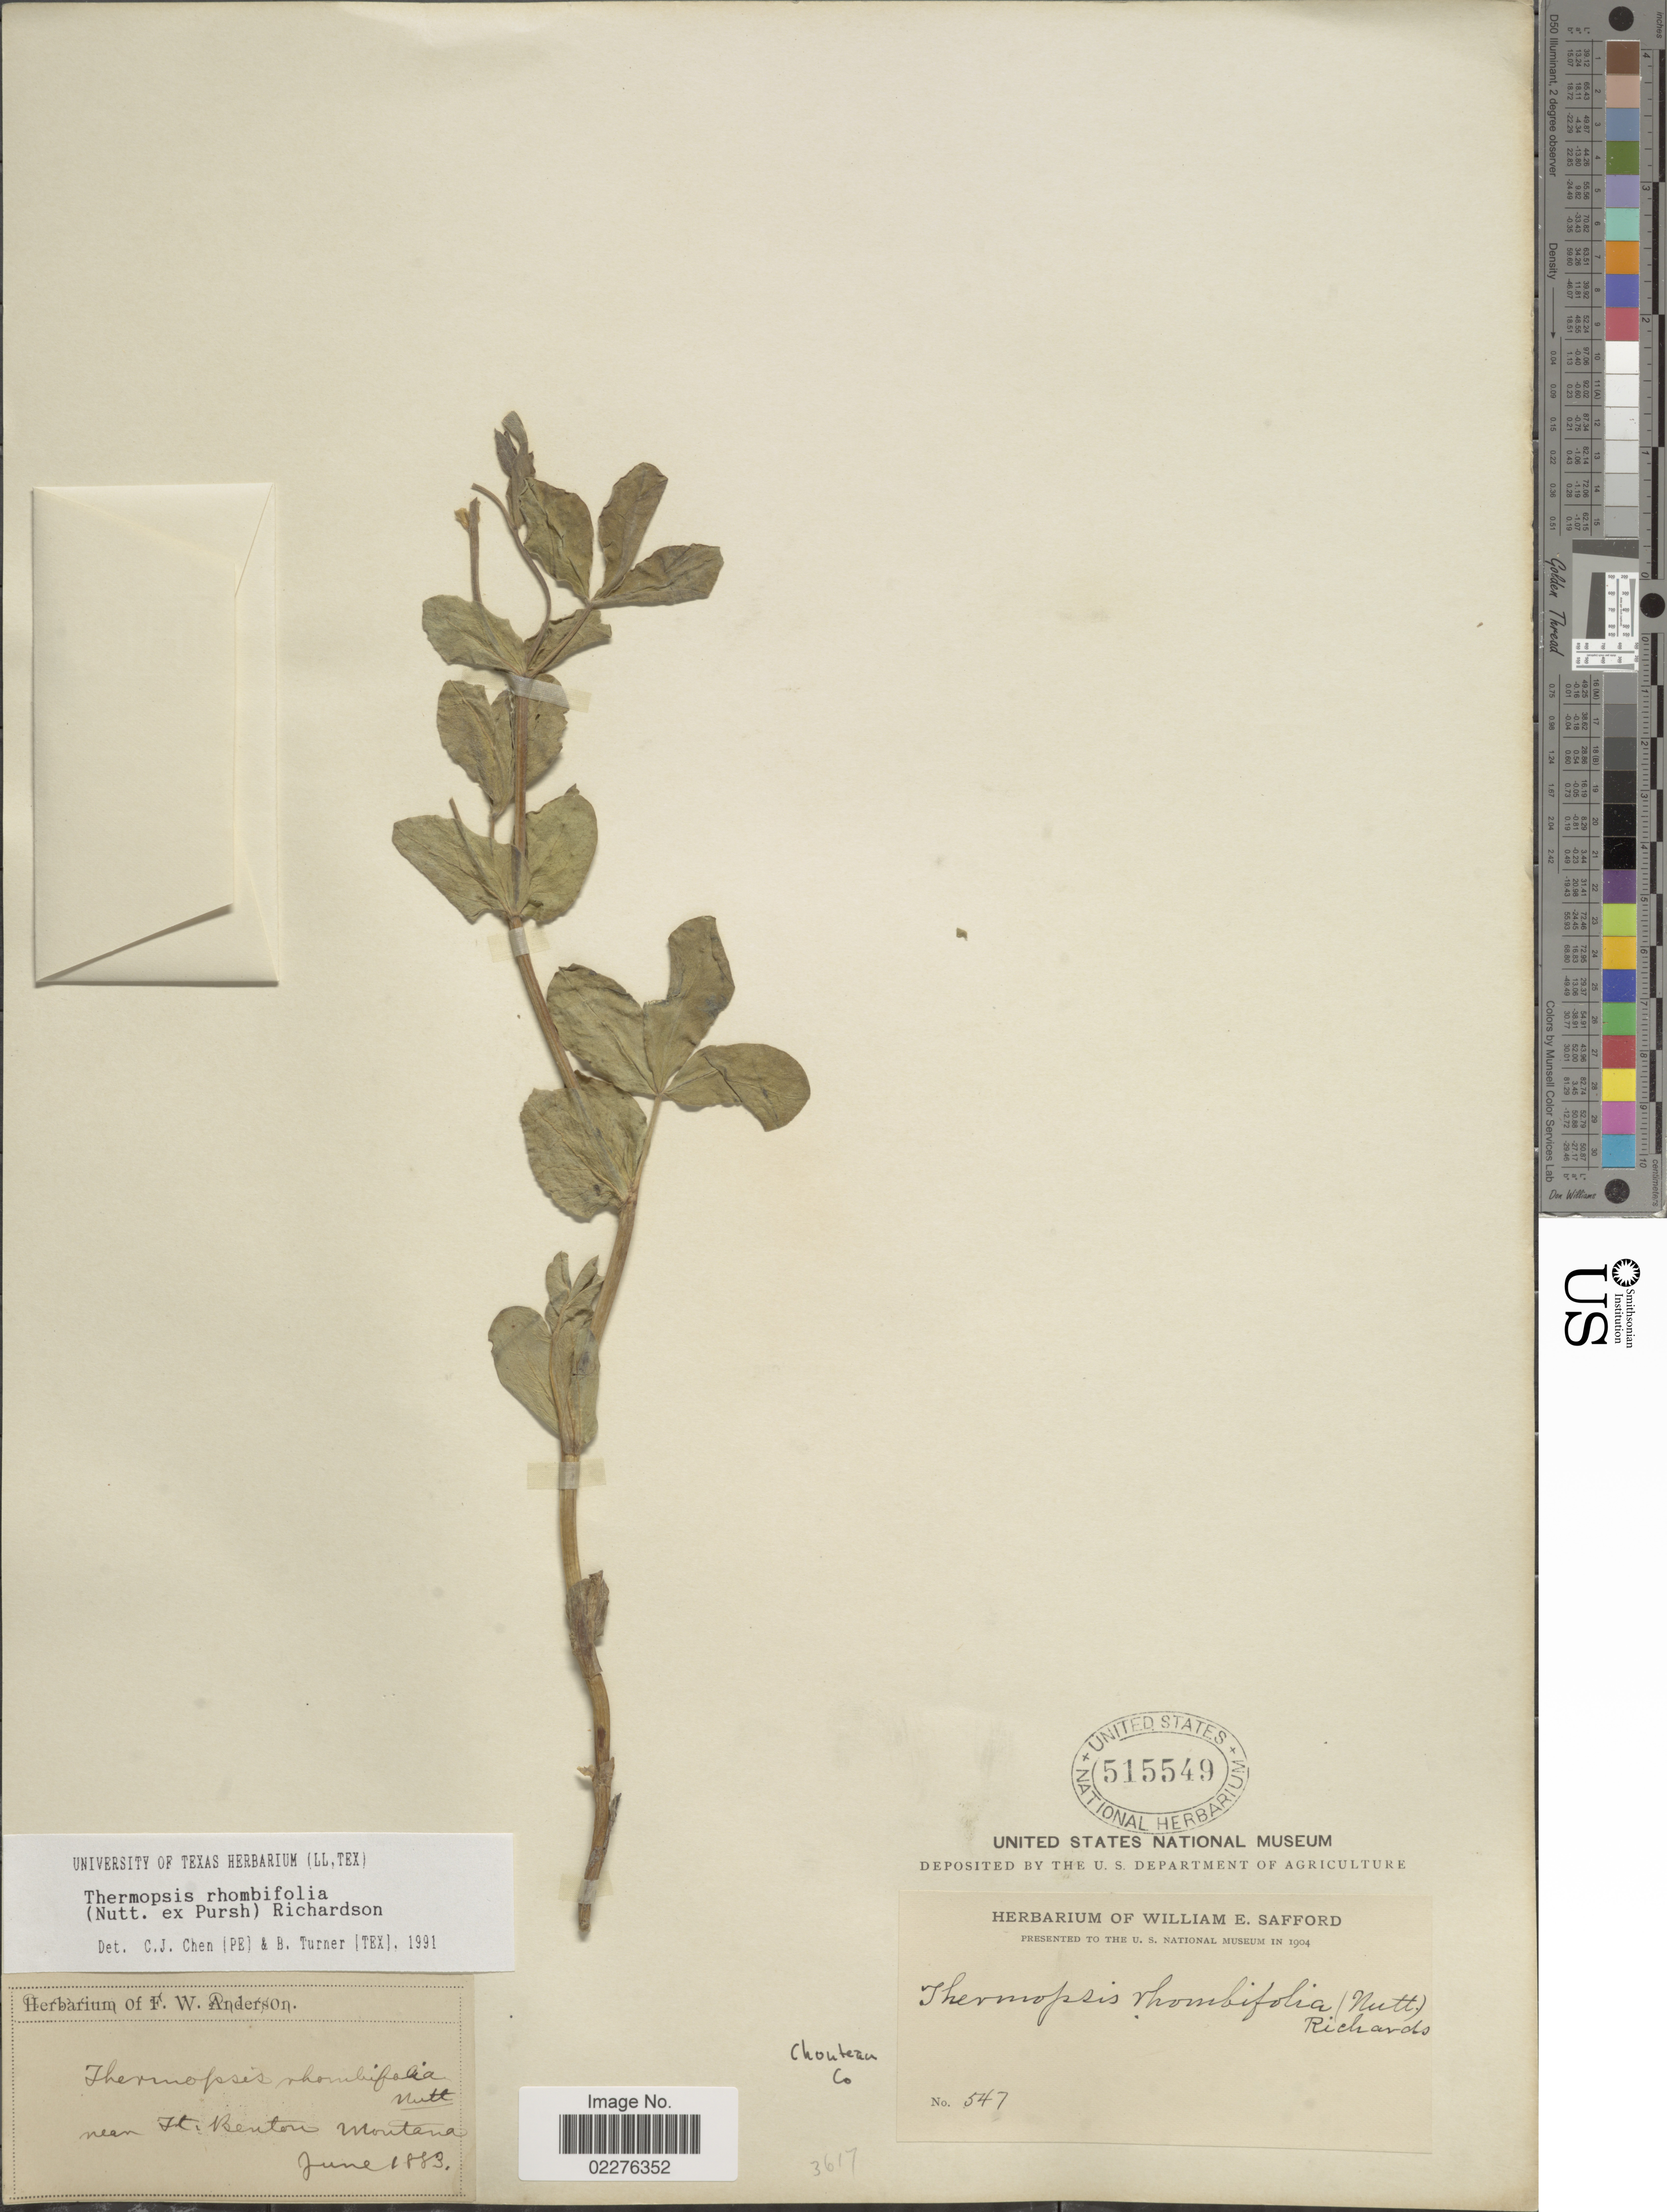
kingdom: Plantae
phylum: Tracheophyta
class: Magnoliopsida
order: Fabales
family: Fabaceae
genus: Thermopsis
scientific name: Thermopsis rhombifolia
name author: Richardson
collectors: ex herb. F.W. Anderson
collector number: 547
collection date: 1883-06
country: United States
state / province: Montana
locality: Near St Benton, Chouteau Co.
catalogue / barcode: US 515549